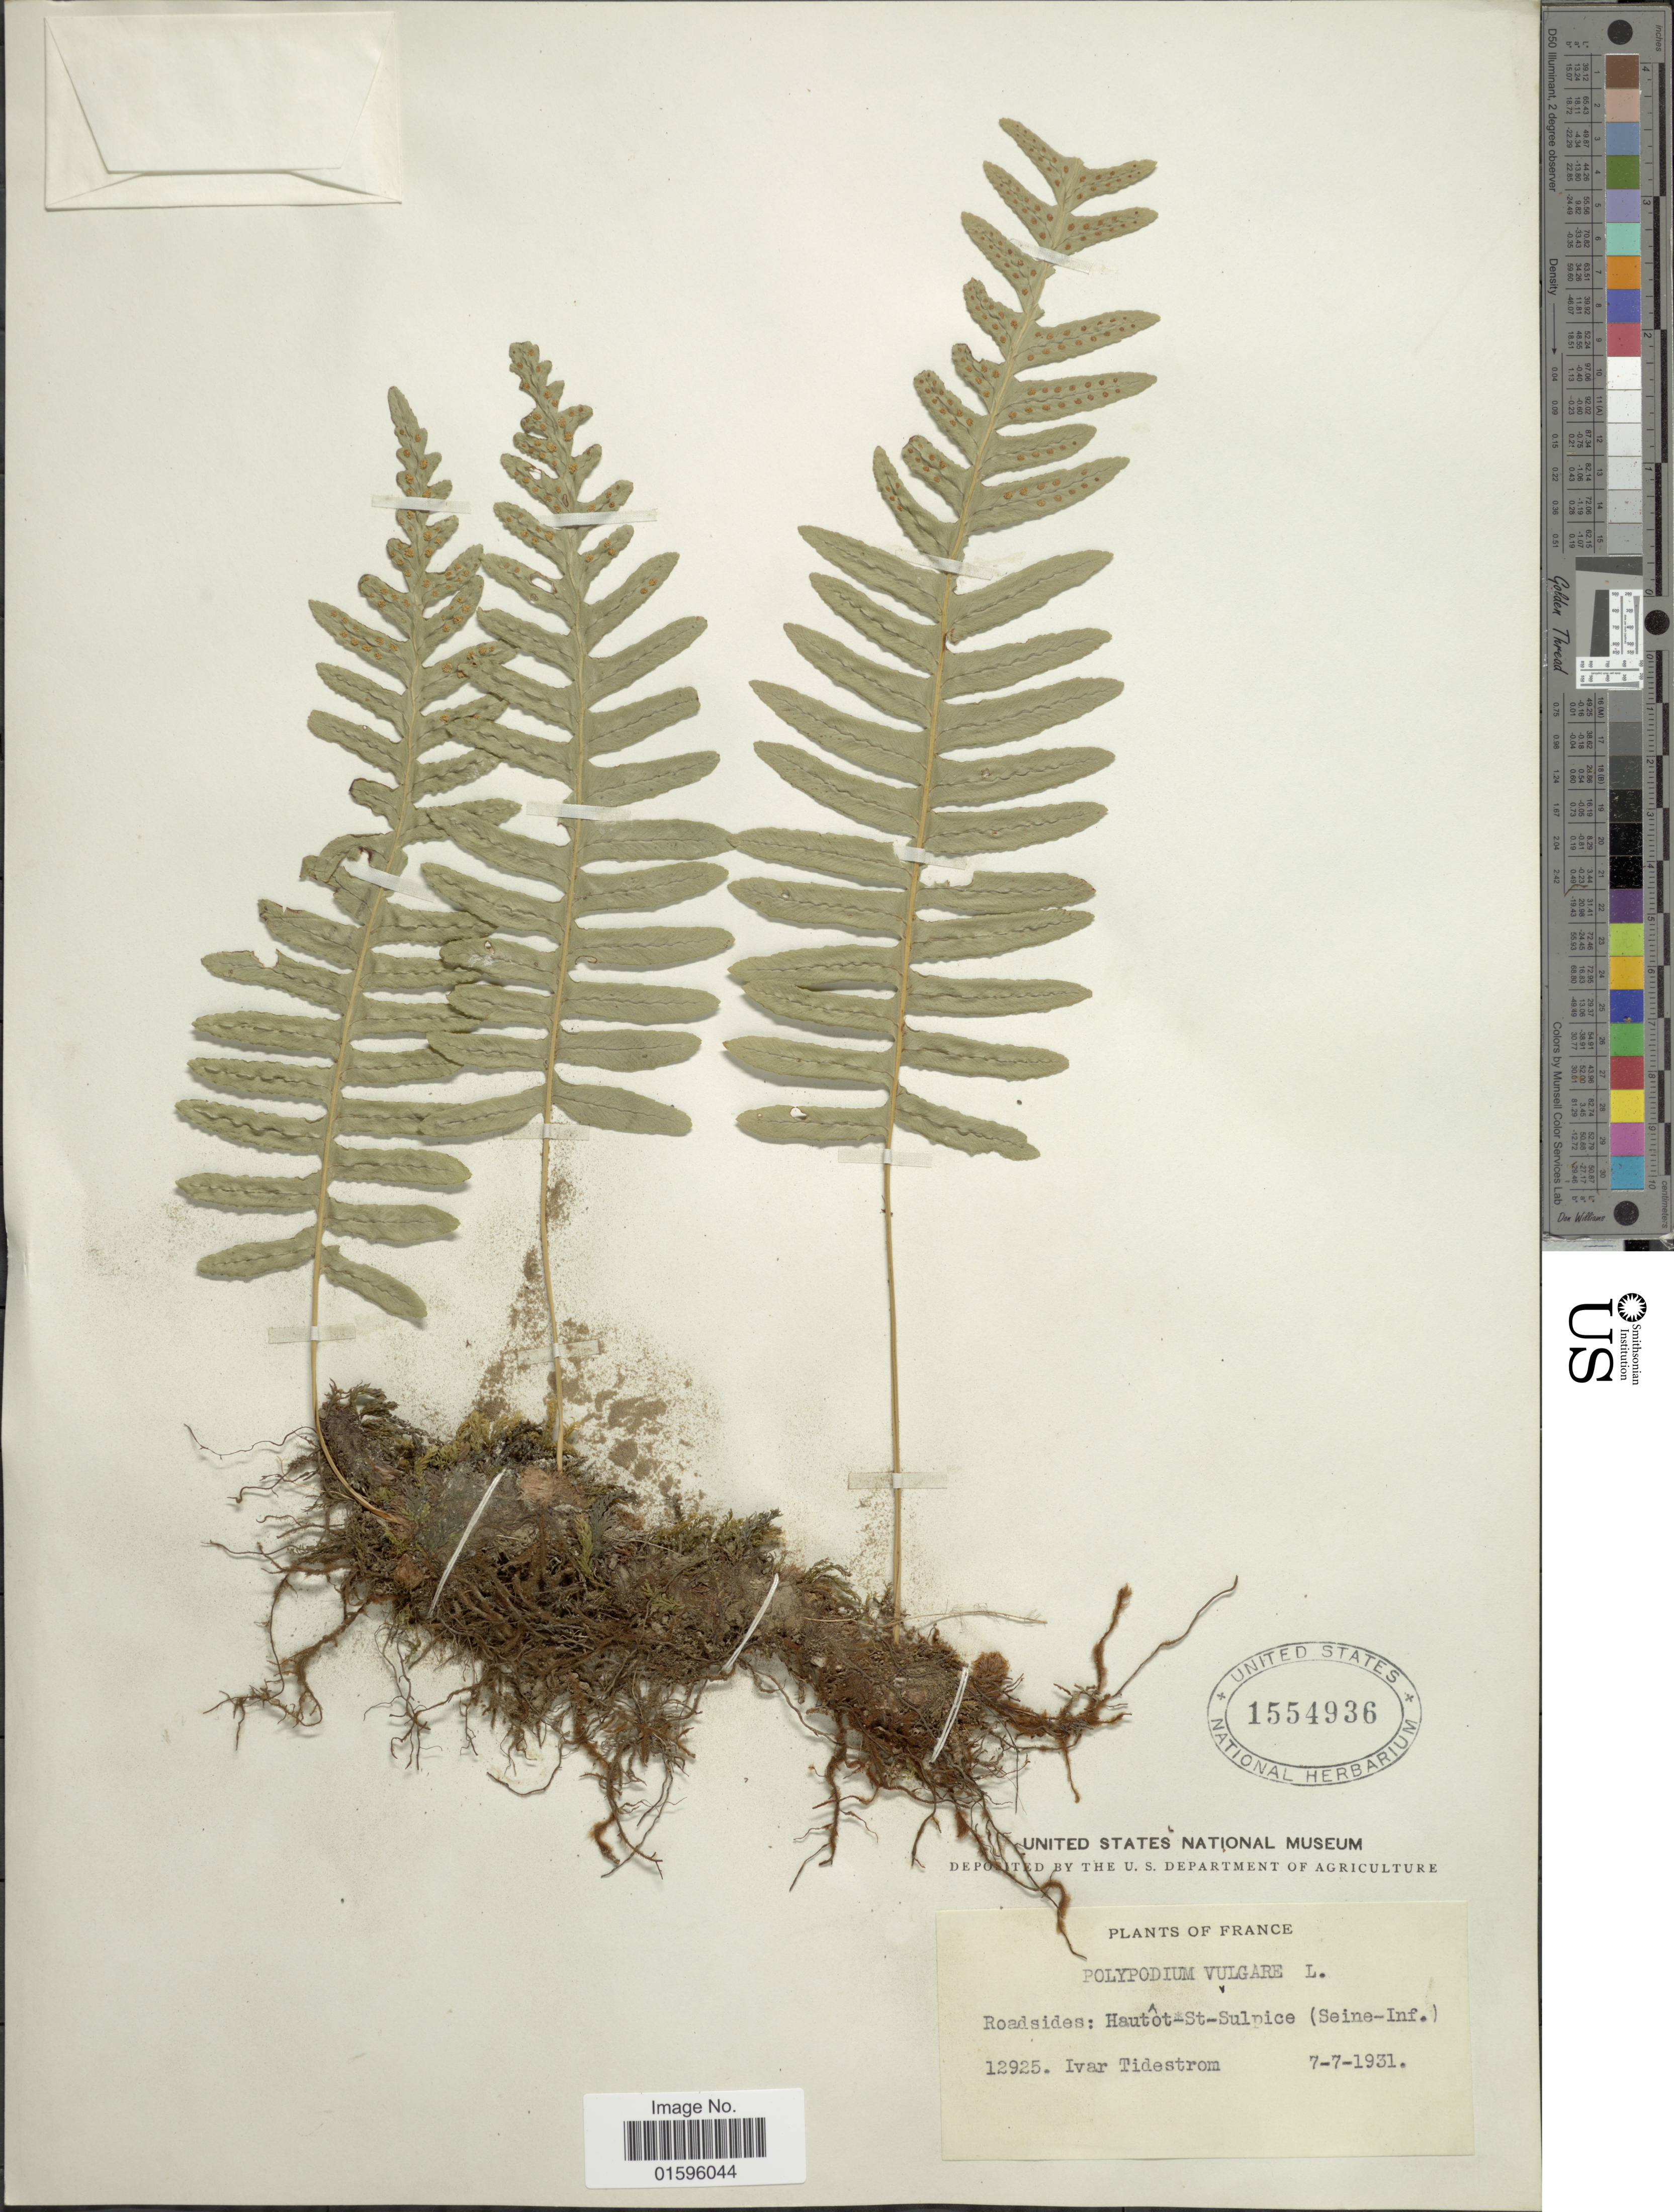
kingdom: Plantae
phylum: Tracheophyta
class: Polypodiopsida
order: Polypodiales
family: Polypodiaceae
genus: Polypodium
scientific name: Polypodium vulgare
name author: L.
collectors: I. F. Tidestrom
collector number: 12925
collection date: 1931-07-07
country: France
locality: Roadsides: Hautot-St-Sulpice (Seine-Inf.)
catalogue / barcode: US 1554936